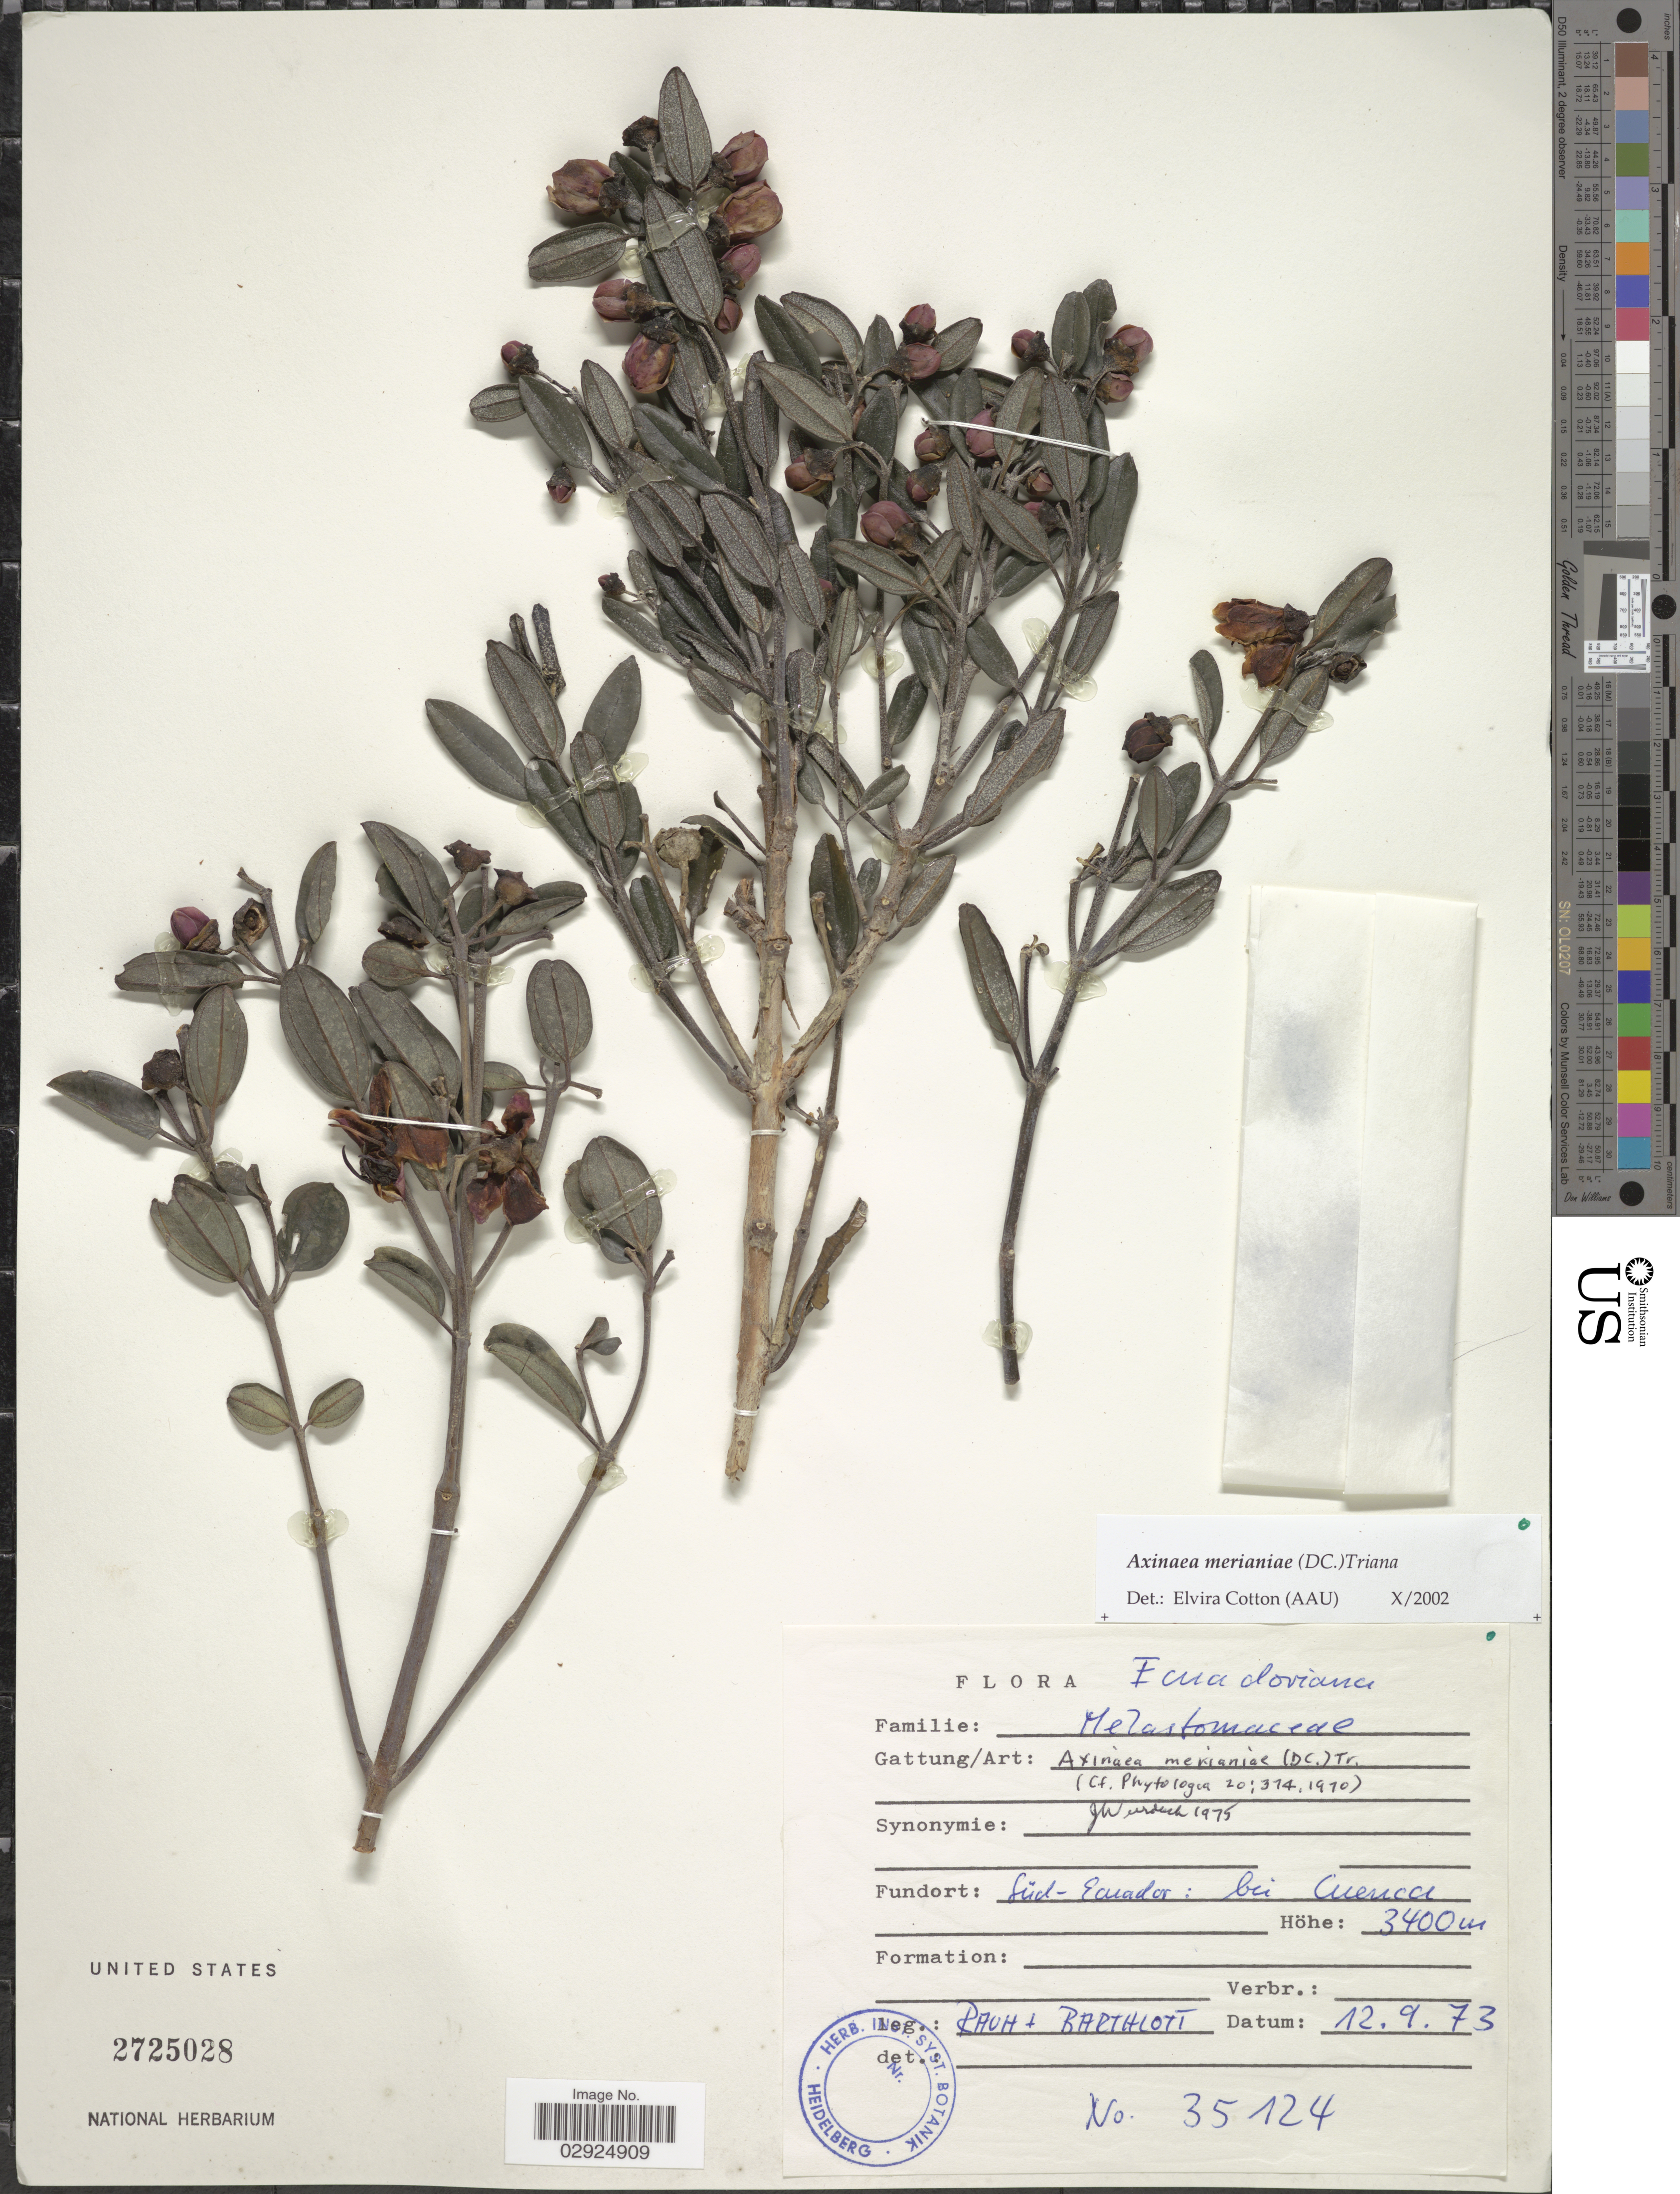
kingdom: Plantae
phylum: Tracheophyta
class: Magnoliopsida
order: Myrtales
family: Melastomataceae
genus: Axinaea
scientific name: Axinaea merianiae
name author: (DC.) Triana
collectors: -. Rauh & Barthlott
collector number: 35124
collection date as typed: Transcribed d/m/y: 12/9/73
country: Ecuador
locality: Süd-Ecuador: bei Cuenca.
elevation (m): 3400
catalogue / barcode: US 2725028